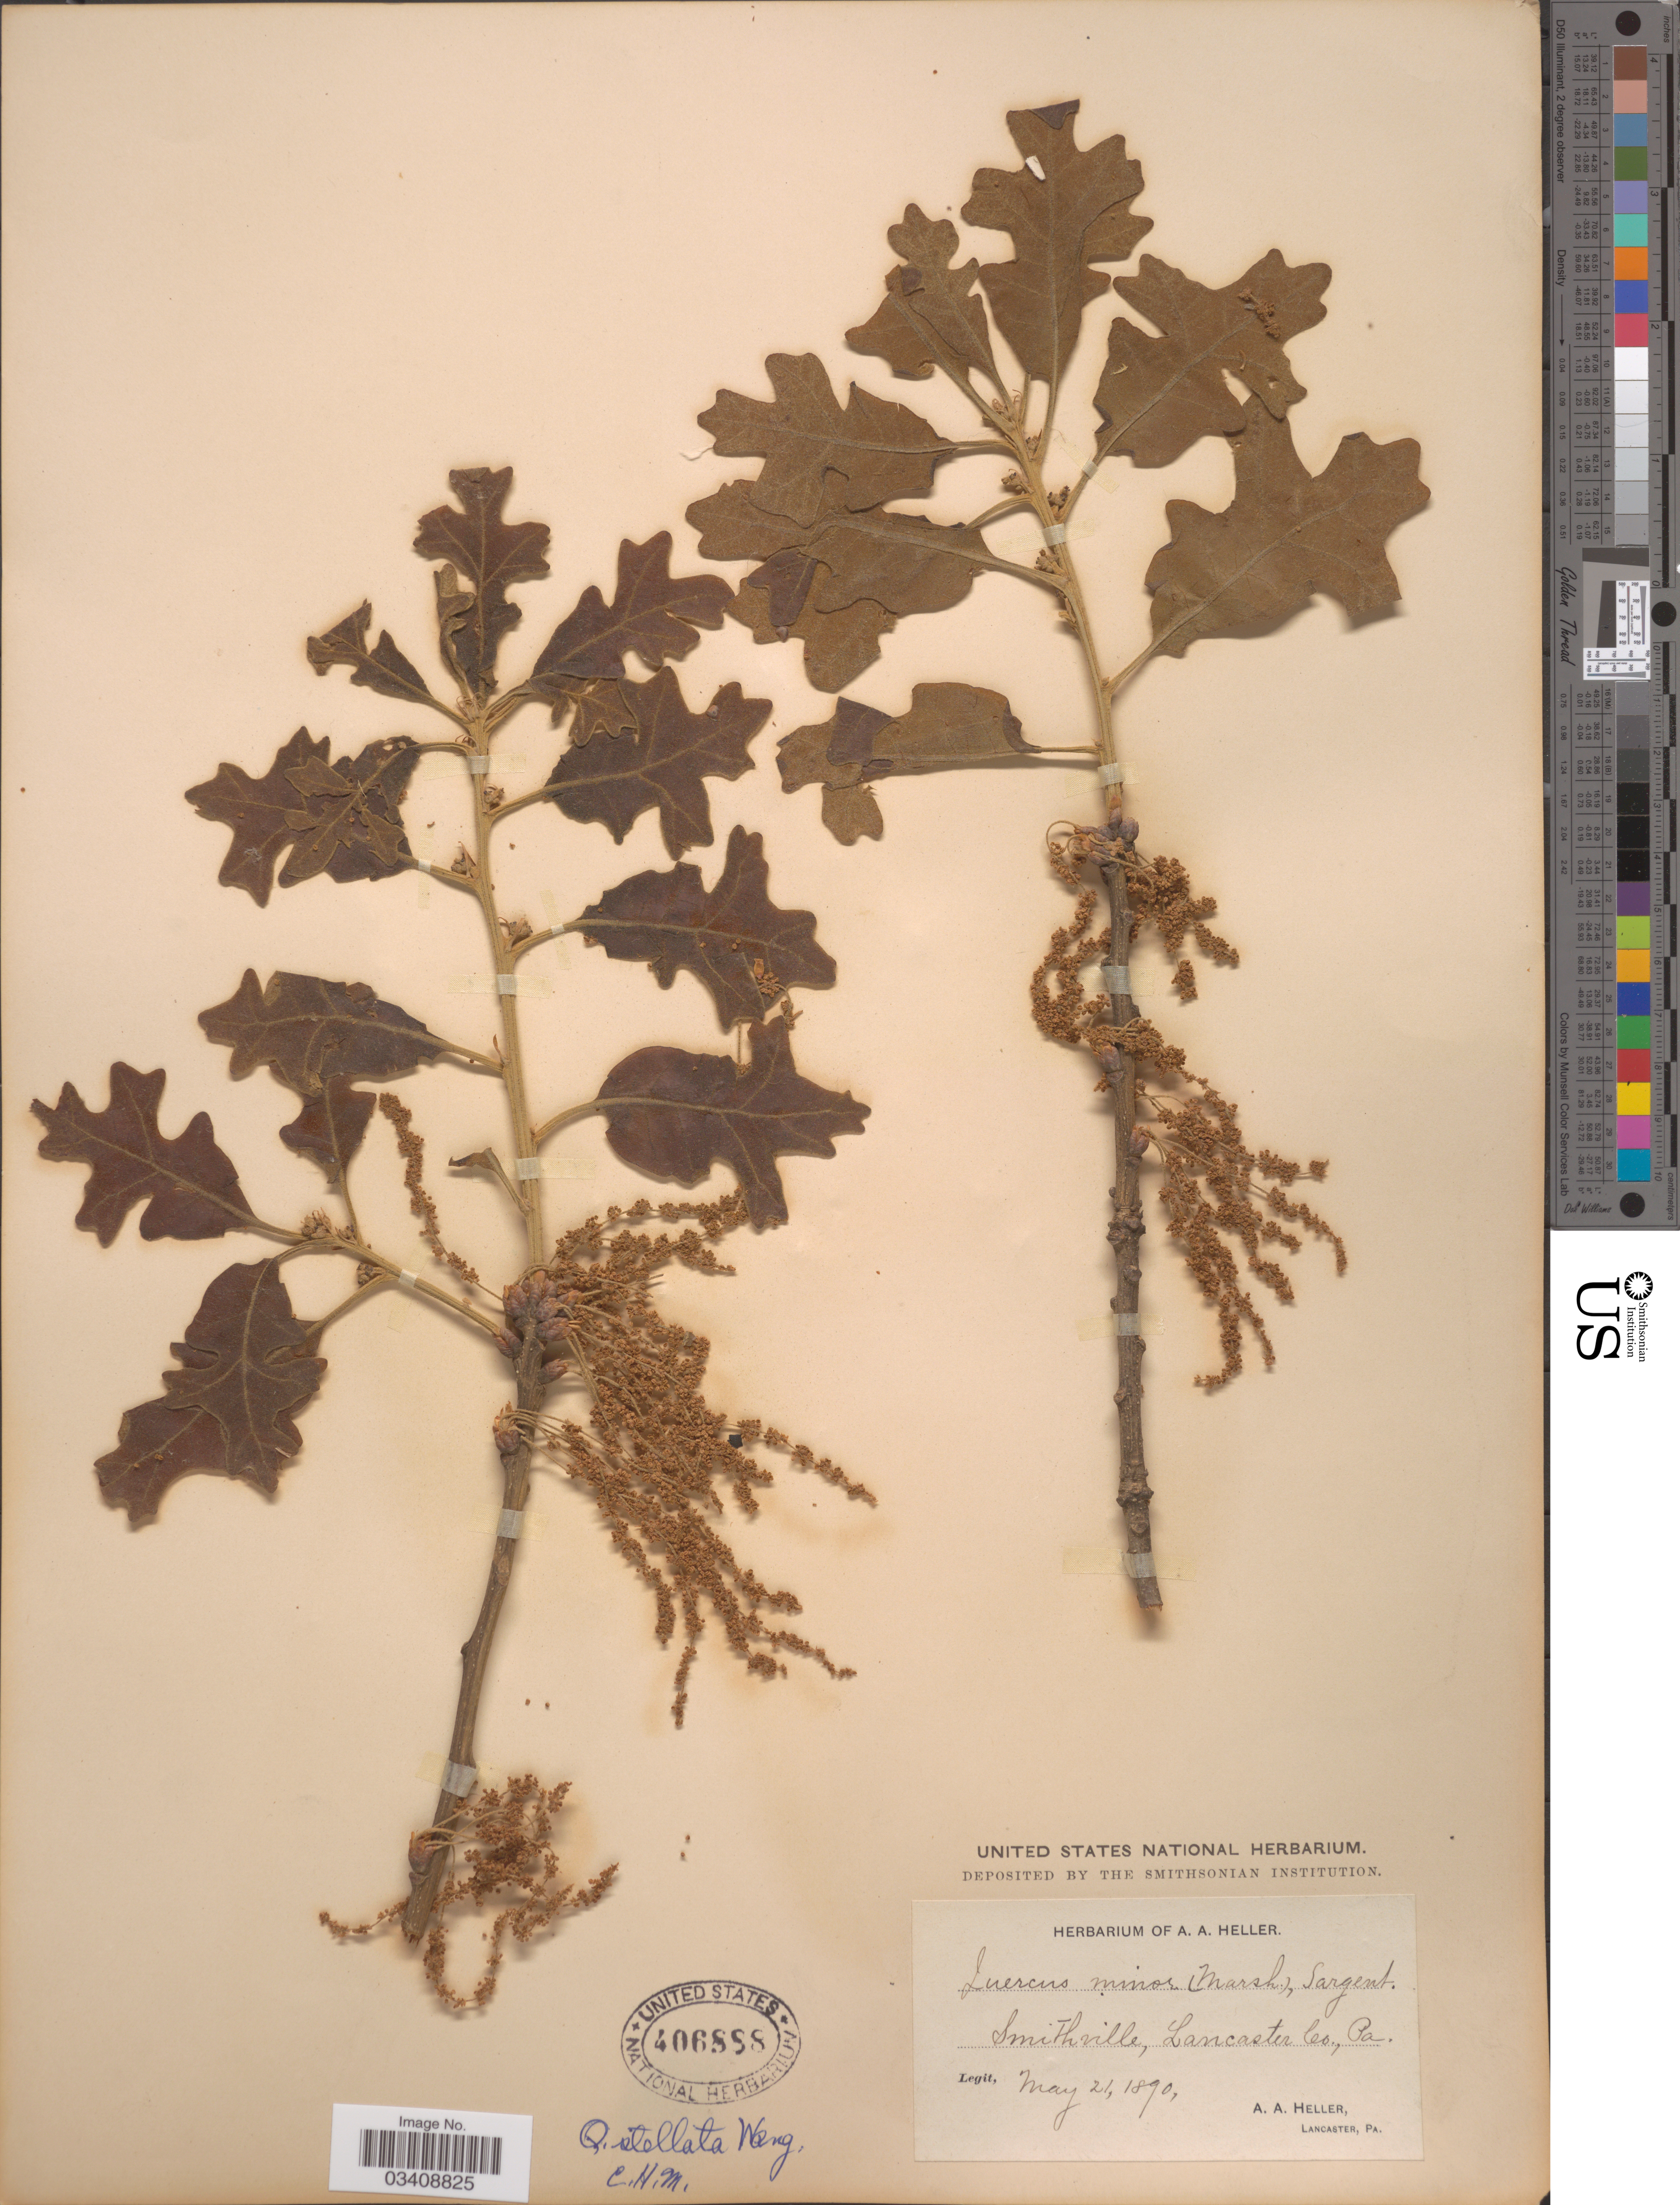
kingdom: Plantae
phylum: Tracheophyta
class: Magnoliopsida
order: Fagales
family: Fagaceae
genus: Quercus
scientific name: Quercus stellata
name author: Wangenh.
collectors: A. A. Heller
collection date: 1890-05-21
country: United States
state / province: Pennsylvania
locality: Smithville, Lancaster Co.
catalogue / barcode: US 406888